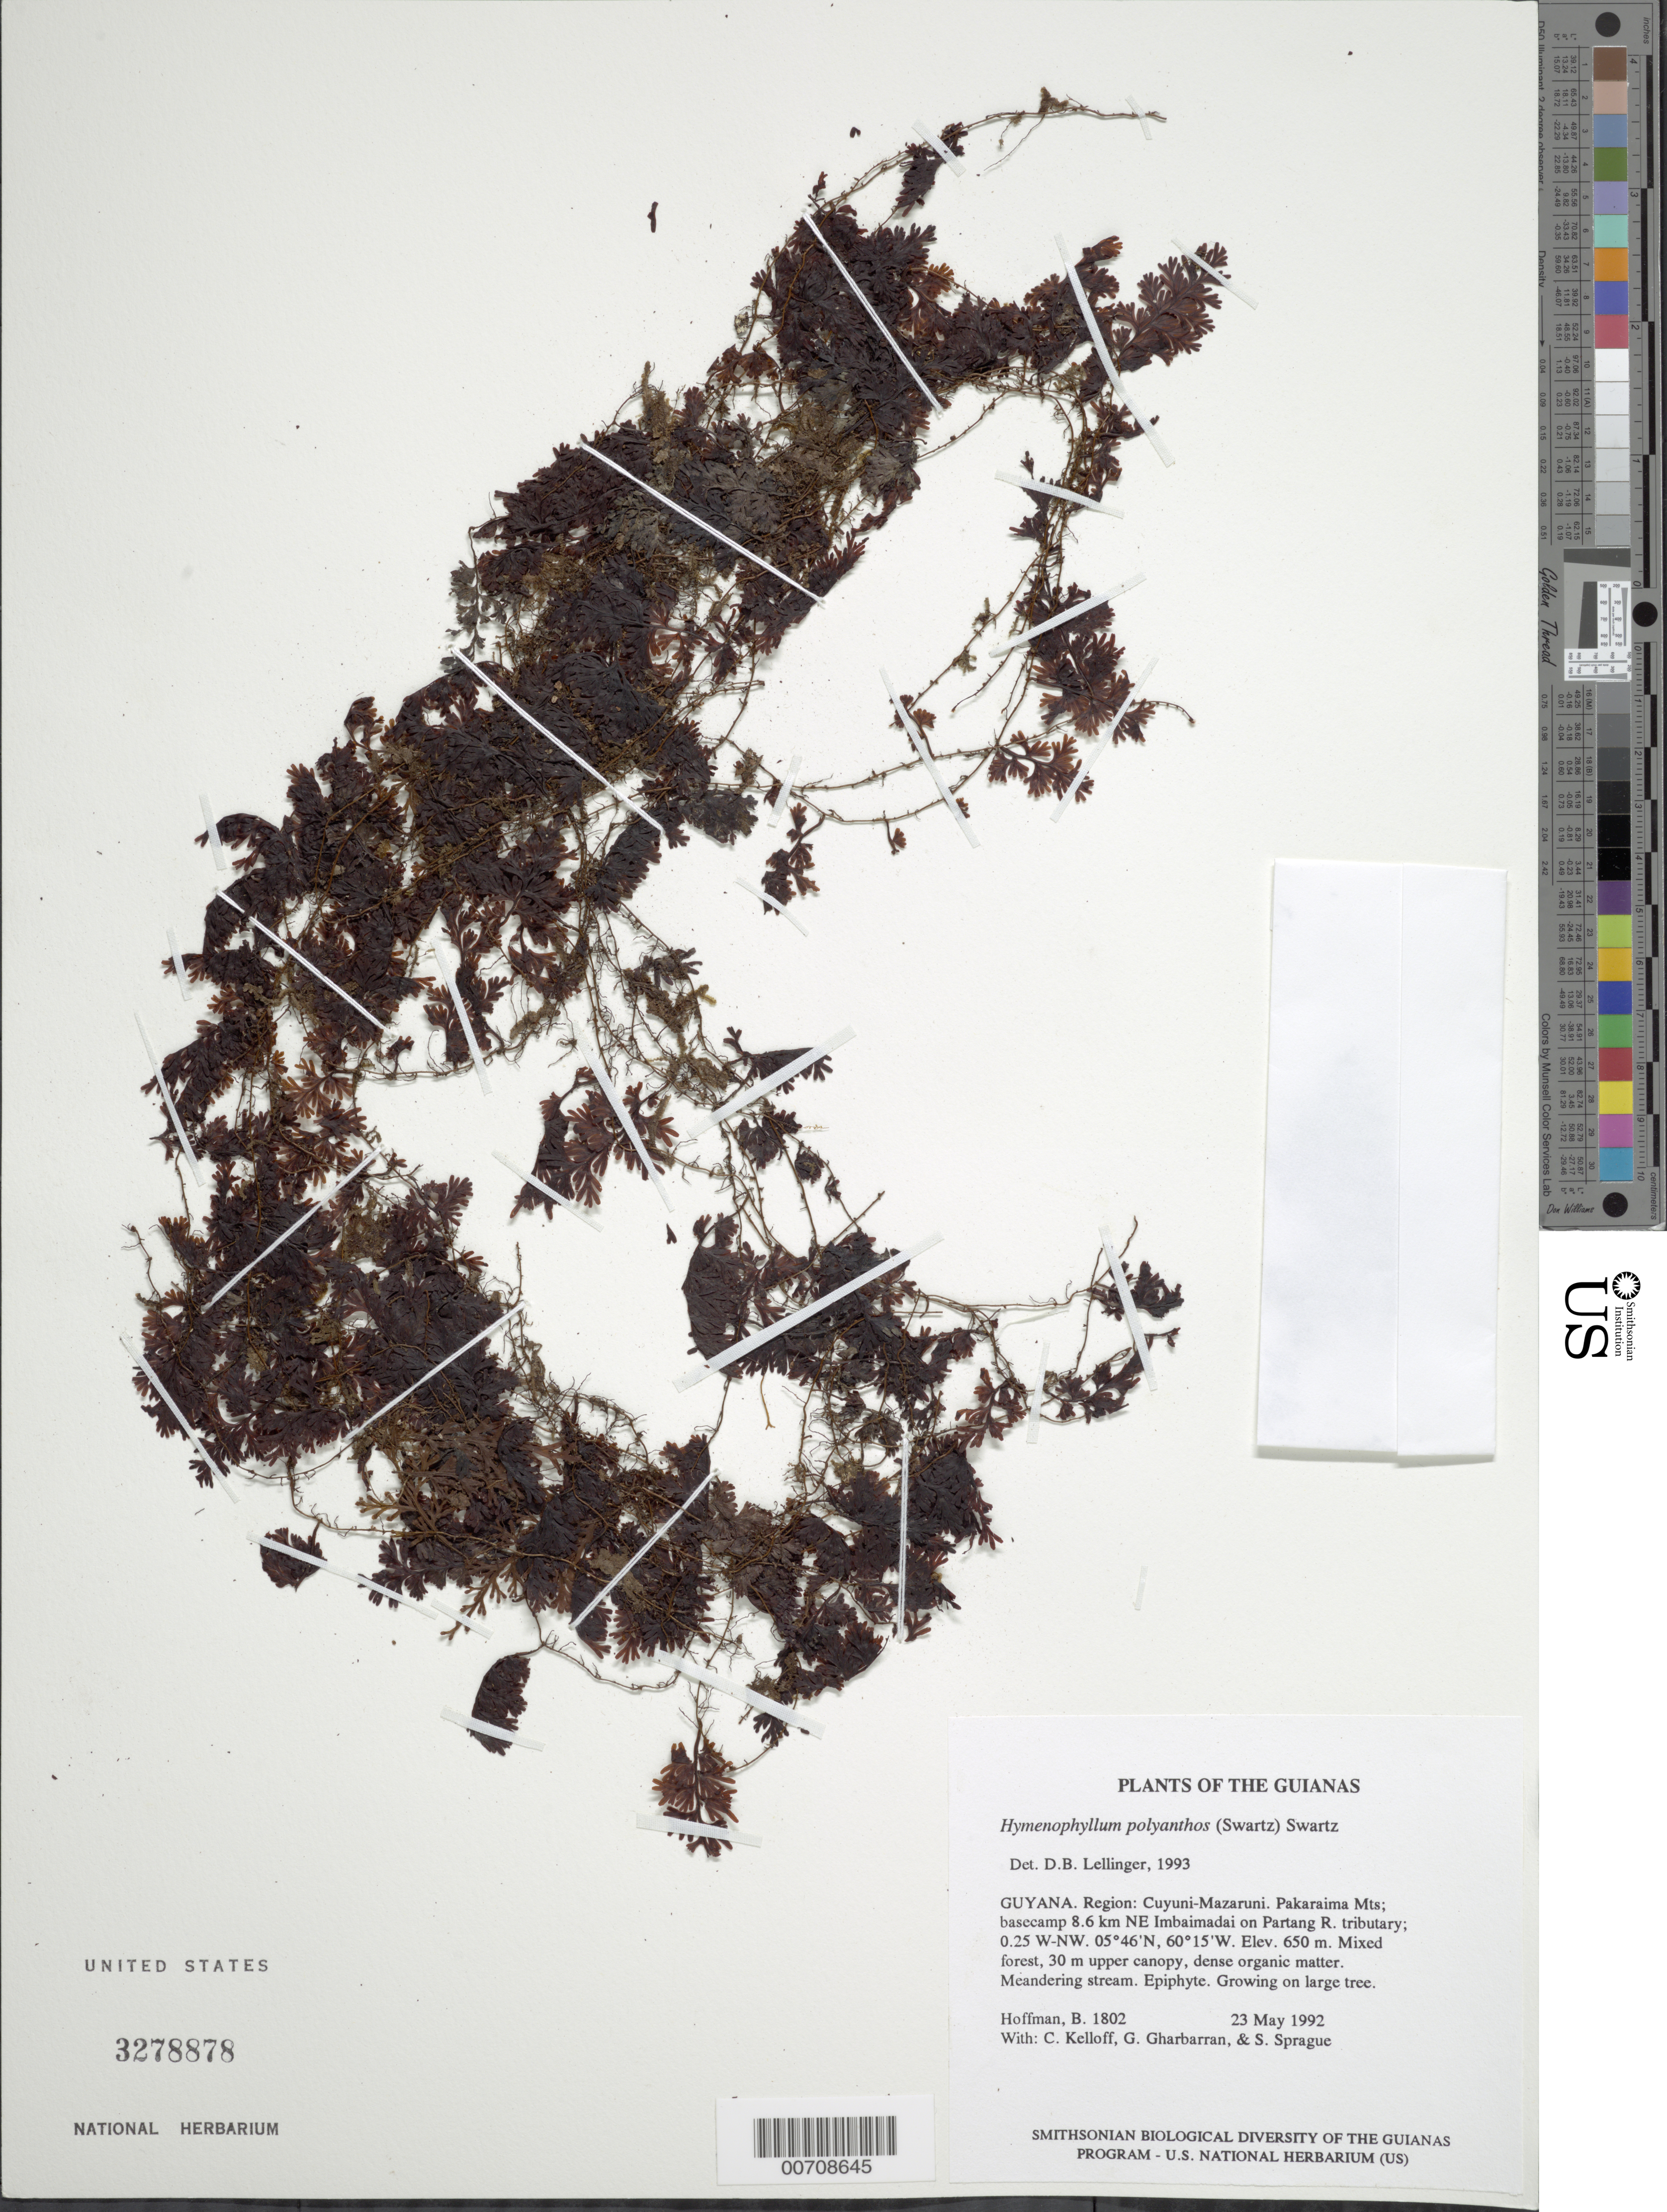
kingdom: Plantae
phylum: Tracheophyta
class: Polypodiopsida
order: Hymenophyllales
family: Hymenophyllaceae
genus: Hymenophyllum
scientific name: Hymenophyllum polyanthos var. polyanthos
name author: (Sw.) Sw.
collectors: B. Hoffman, C. L. Kelloff, G. Gharbarran & S. Sprague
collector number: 1802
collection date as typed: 23 May 1992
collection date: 1992-05-23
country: Guyana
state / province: Cuyuni-Mazaruni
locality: Pakaraima Mts; basecamp 8.6 km NE Imbaimadai on Partang River tributary; 0.25 - 0.40 km WNW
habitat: Mixed forest, 30 m upper canopy, dense organic matter. Meandering stream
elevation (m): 650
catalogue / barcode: US 3278878